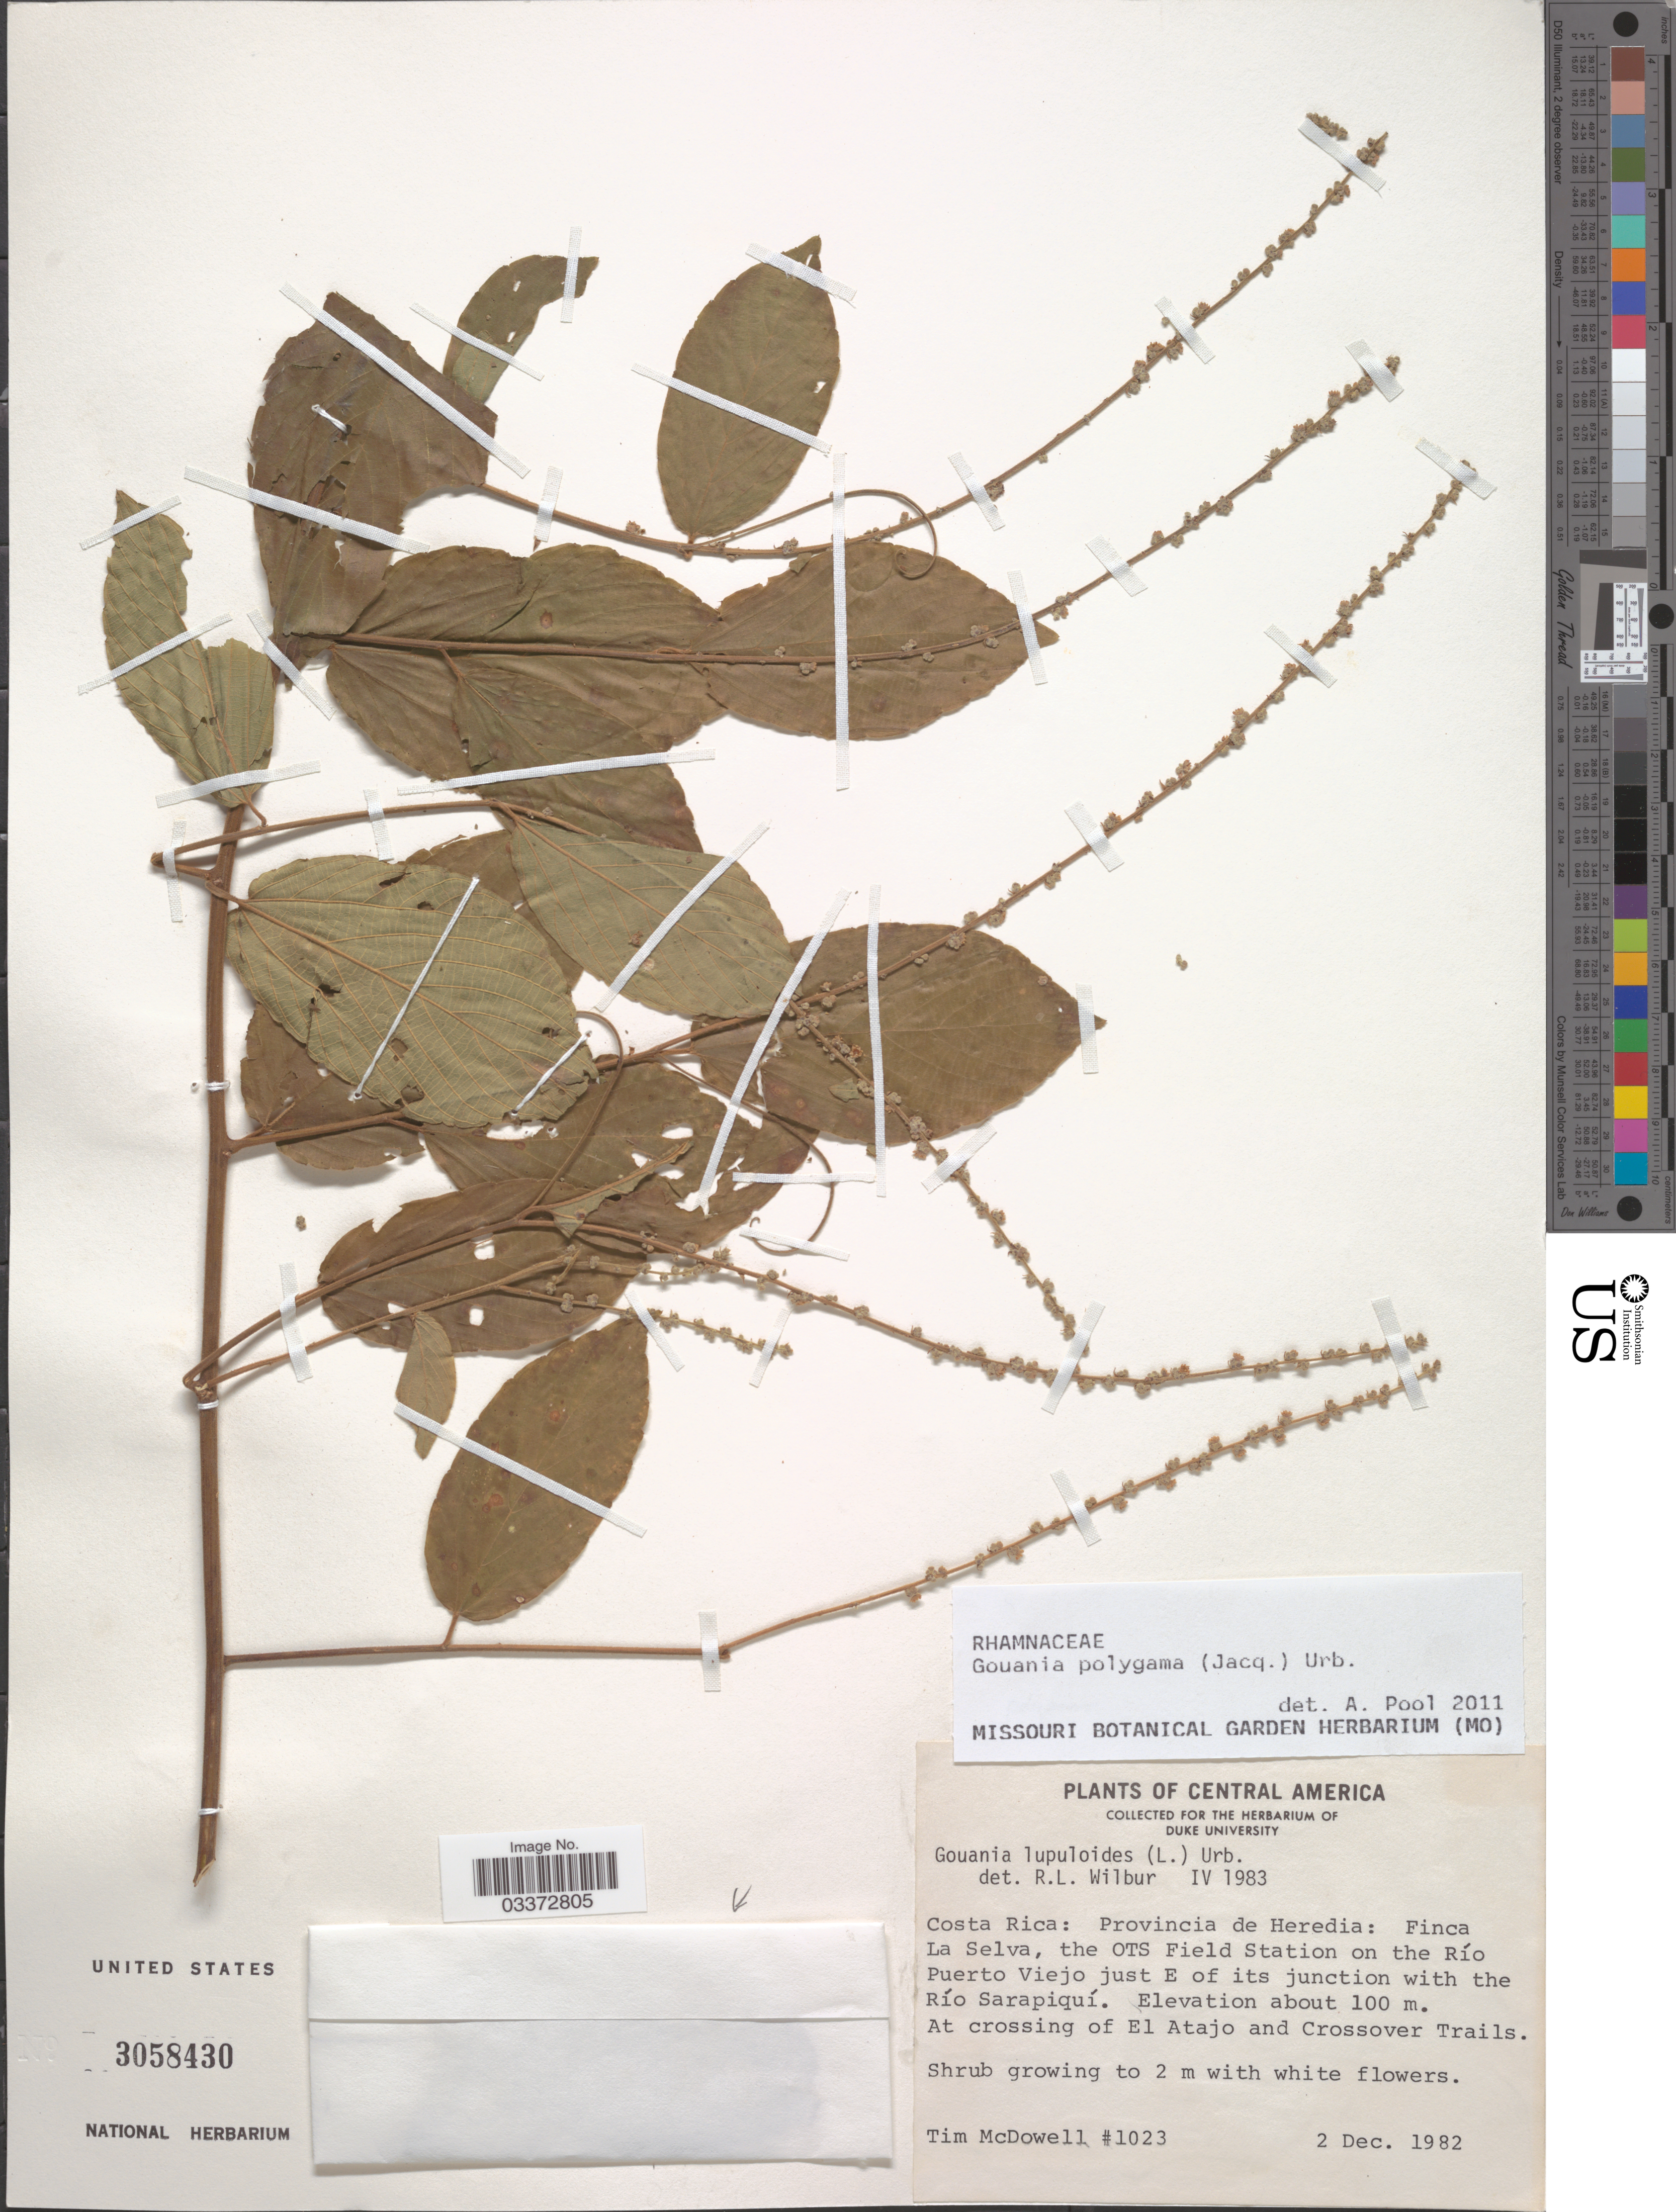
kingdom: Plantae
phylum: Tracheophyta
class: Magnoliopsida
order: Rosales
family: Rhamnaceae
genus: Gouania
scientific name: Gouania polygama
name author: (Jacq.) Urb.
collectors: T. McDowell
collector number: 1023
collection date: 1982-12-02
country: Costa Rica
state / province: Heredia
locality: Finca La Selva, the OTS Field Station on the Río Puerto Viejo just E of its junction with the Río Sarapiquí. At crossing of El Atajo and Crossover Trails.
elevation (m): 100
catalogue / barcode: US 3058430